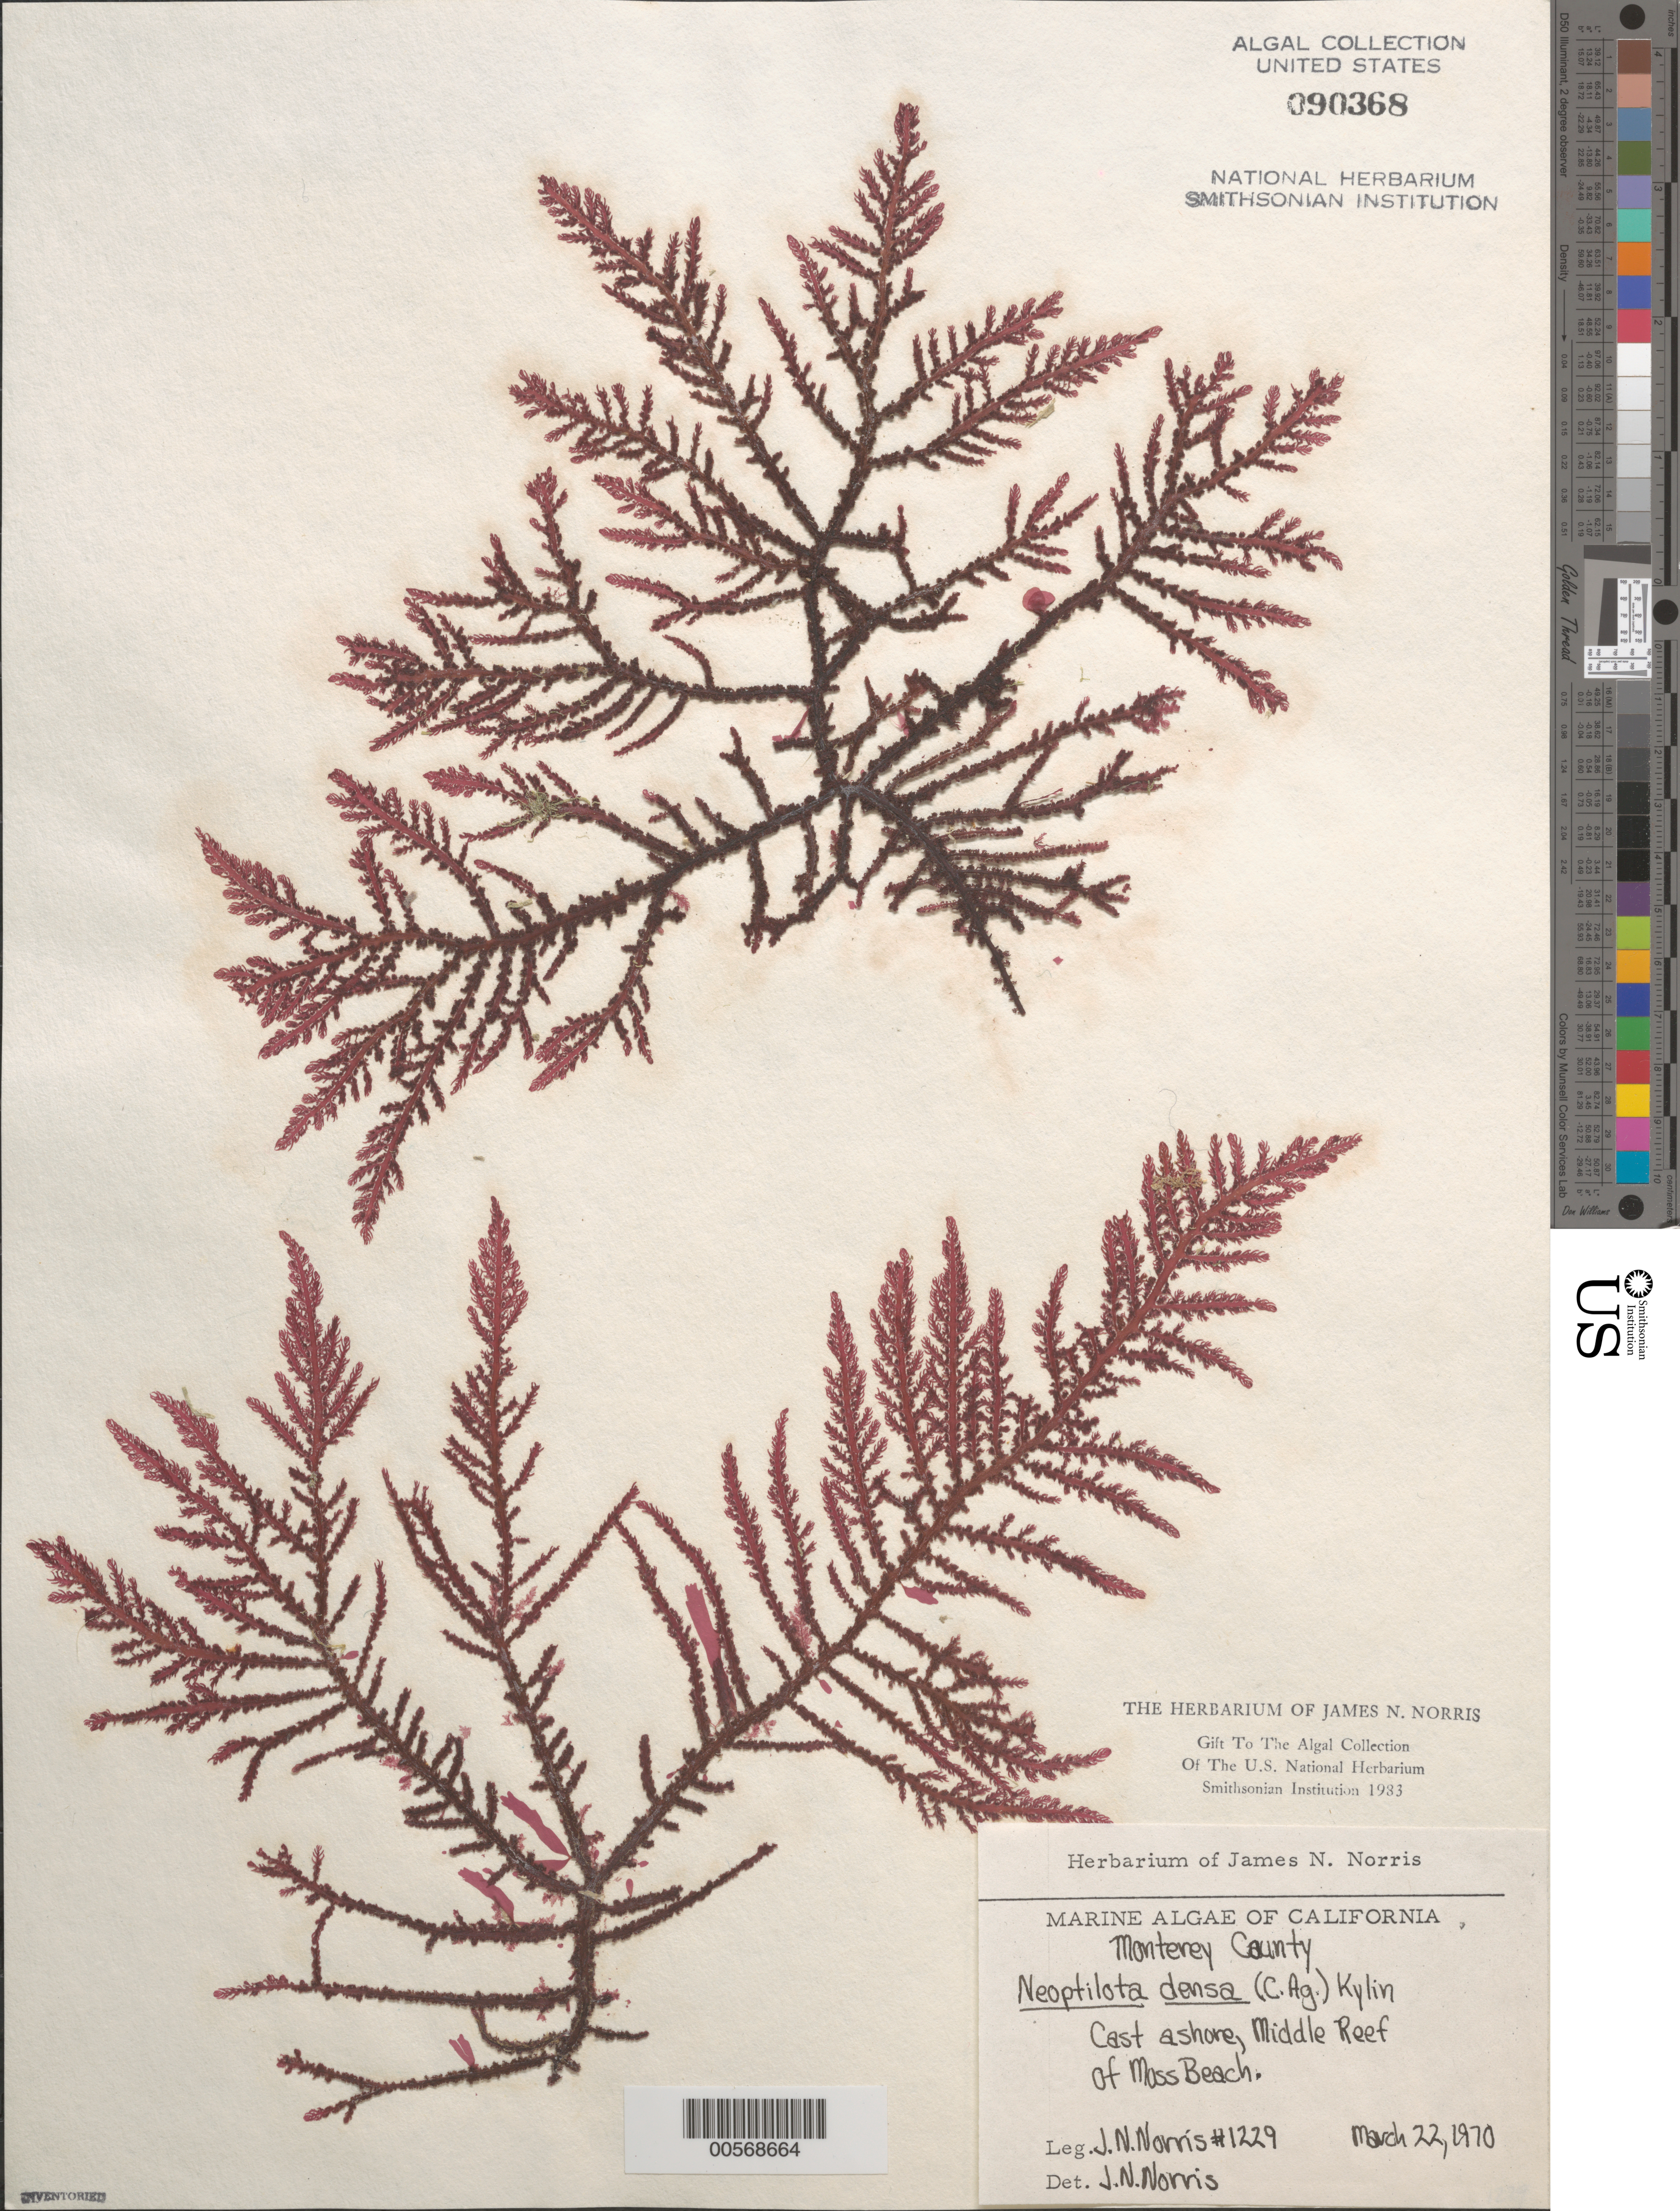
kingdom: Plantae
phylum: Rhodophyta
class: Florideophyceae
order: Ceramiales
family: Wrangeliaceae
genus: Ptilota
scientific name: Ptilota densa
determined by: Algae name updating Project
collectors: J. N. Norris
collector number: JN-1229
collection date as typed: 22 Mar 1970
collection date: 1970-03-22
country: United States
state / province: California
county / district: Monterey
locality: Middle Reef of Moss Beach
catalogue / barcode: US 90368